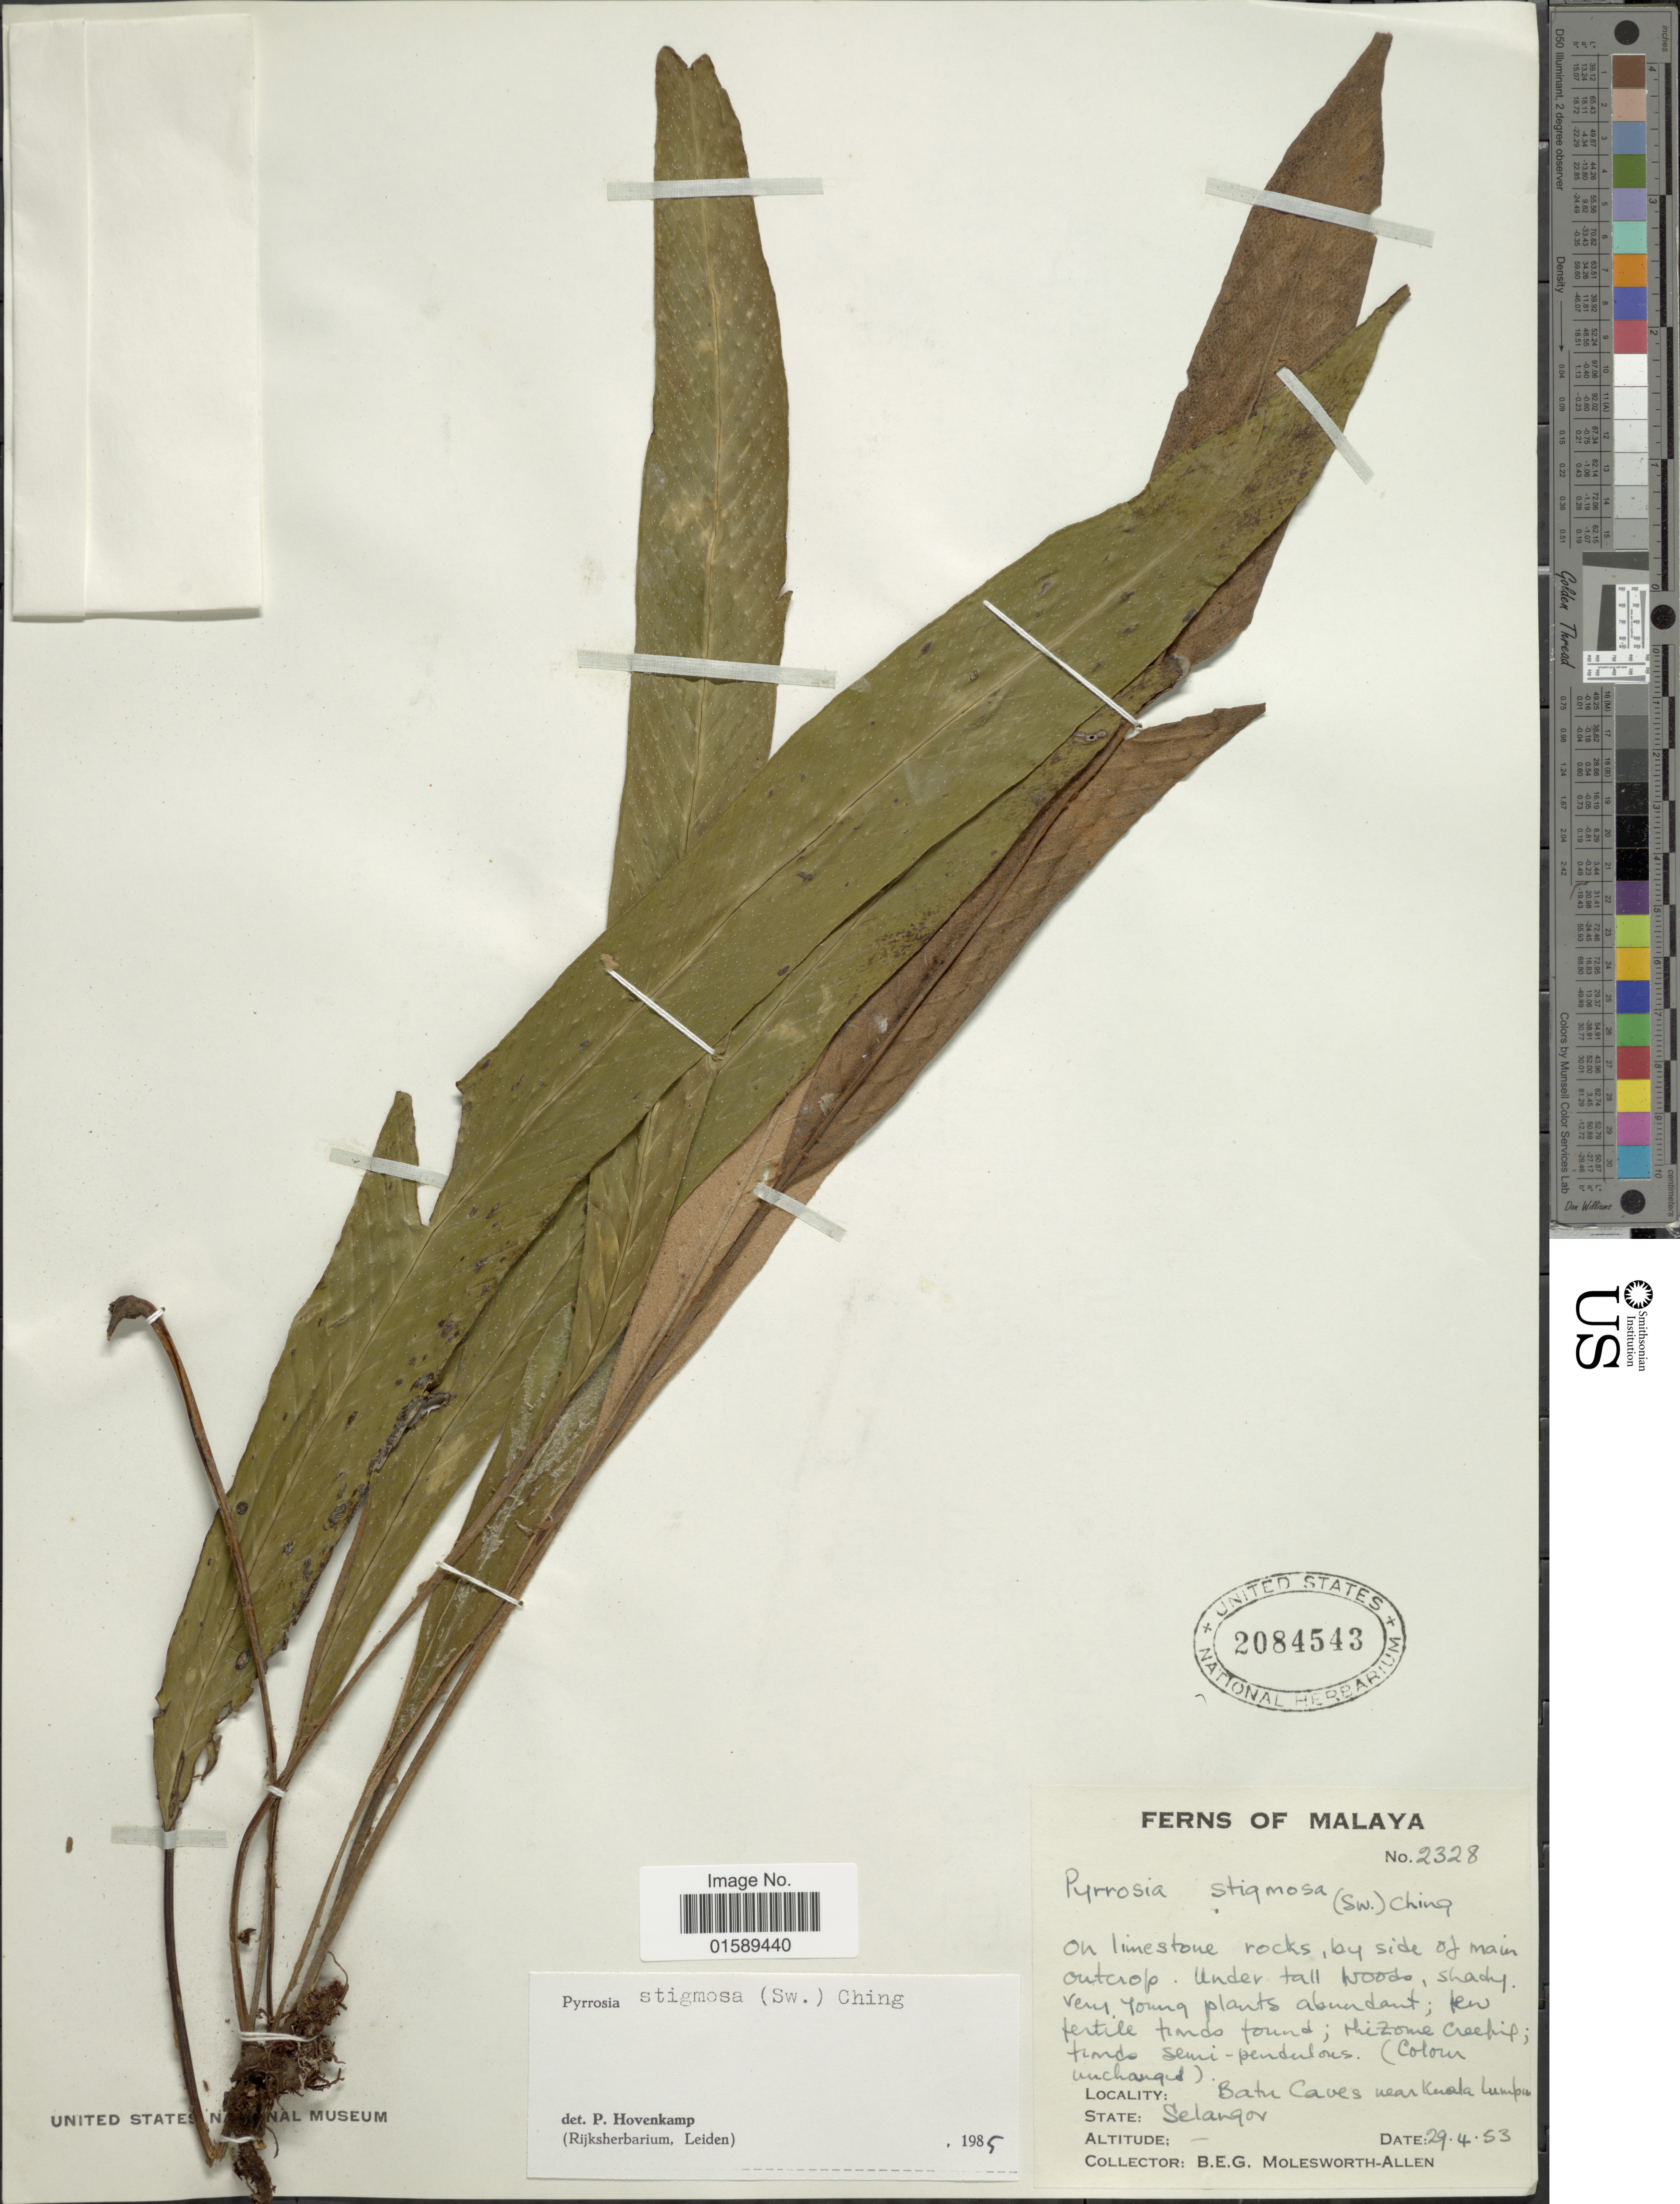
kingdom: Plantae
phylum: Tracheophyta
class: Polypodiopsida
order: Polypodiales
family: Polypodiaceae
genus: Pyrrosia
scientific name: Pyrrosia stigmosa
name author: (Sw.) Ching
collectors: B. E. G. Molesworth-Allen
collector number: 2328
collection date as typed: Transcribed d/m/y: 29/4/53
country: Malaysia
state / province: Selangor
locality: Batu Caves near Kuala Lumpur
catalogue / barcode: US 2084543